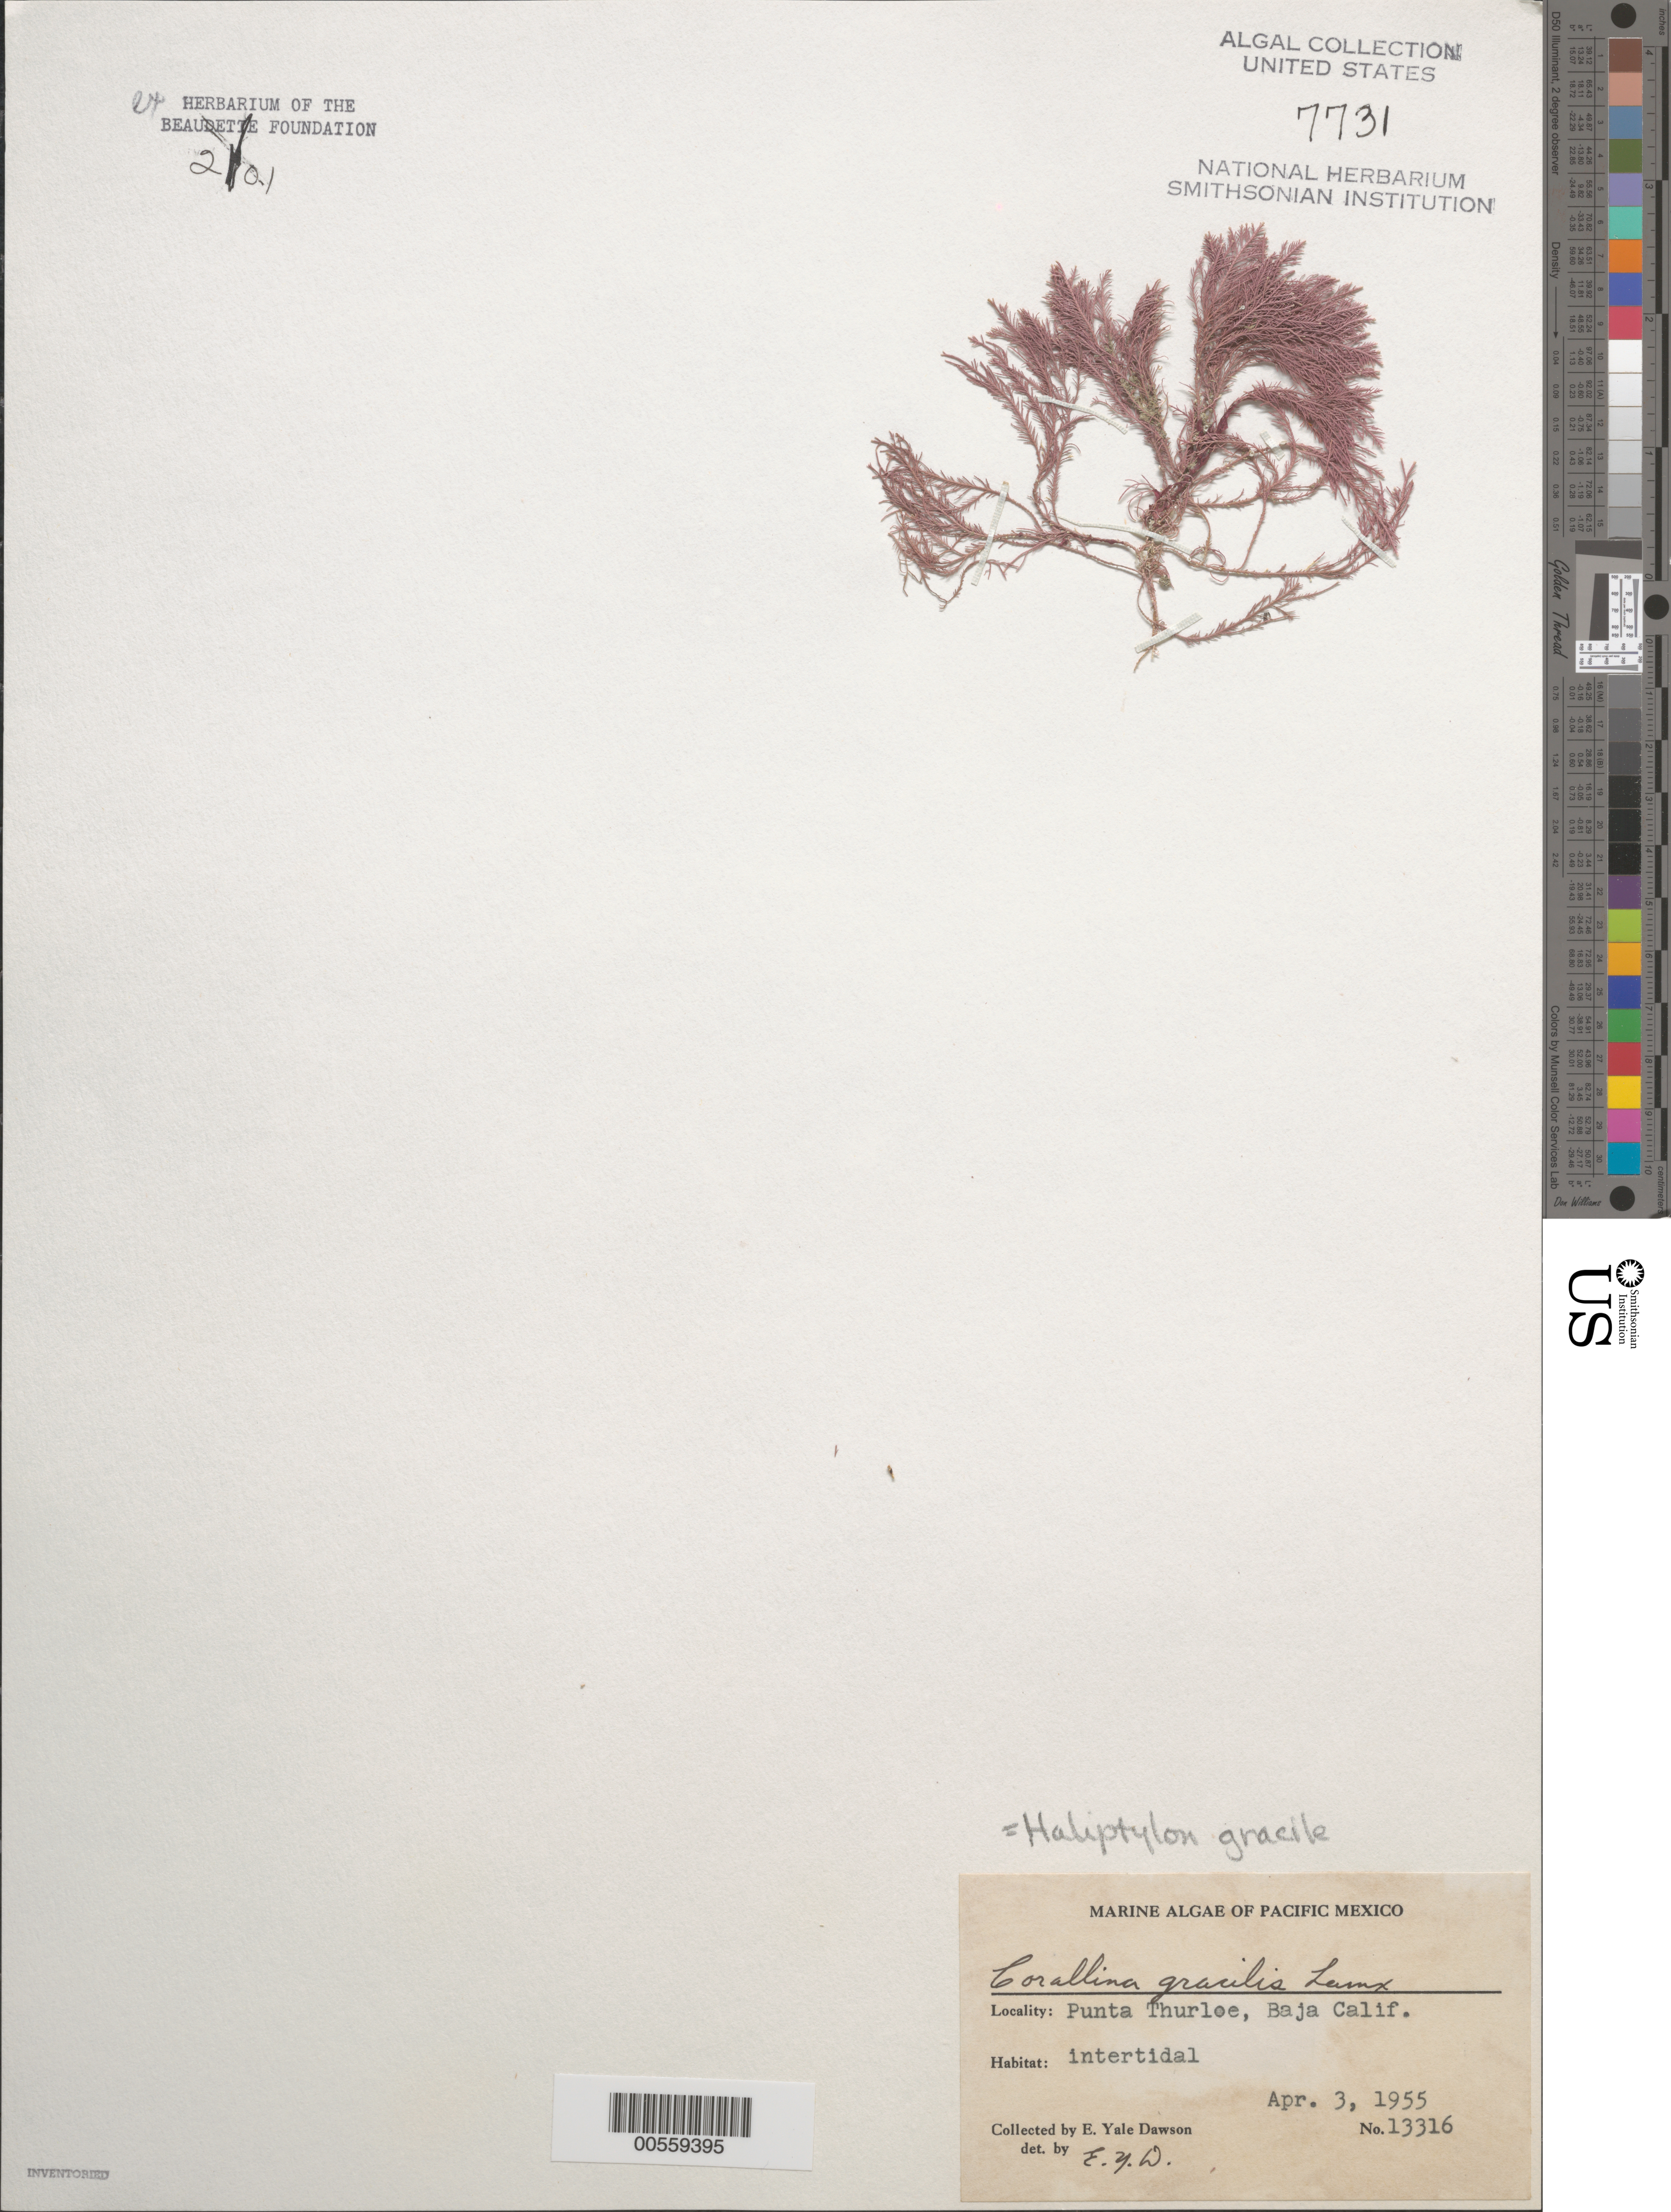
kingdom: Plantae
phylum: Rhodophyta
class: Florideophyceae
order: Corallinales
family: Corallinaceae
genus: Jania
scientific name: Jania rosea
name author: (Lam.) Decne.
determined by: Algae name updating Project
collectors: E. Y. Dawson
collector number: EYD 13316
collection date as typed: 03 Apr 1955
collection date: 1955-04-03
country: Mexico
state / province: Baja California Sur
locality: Punta Thurloe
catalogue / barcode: US 7731